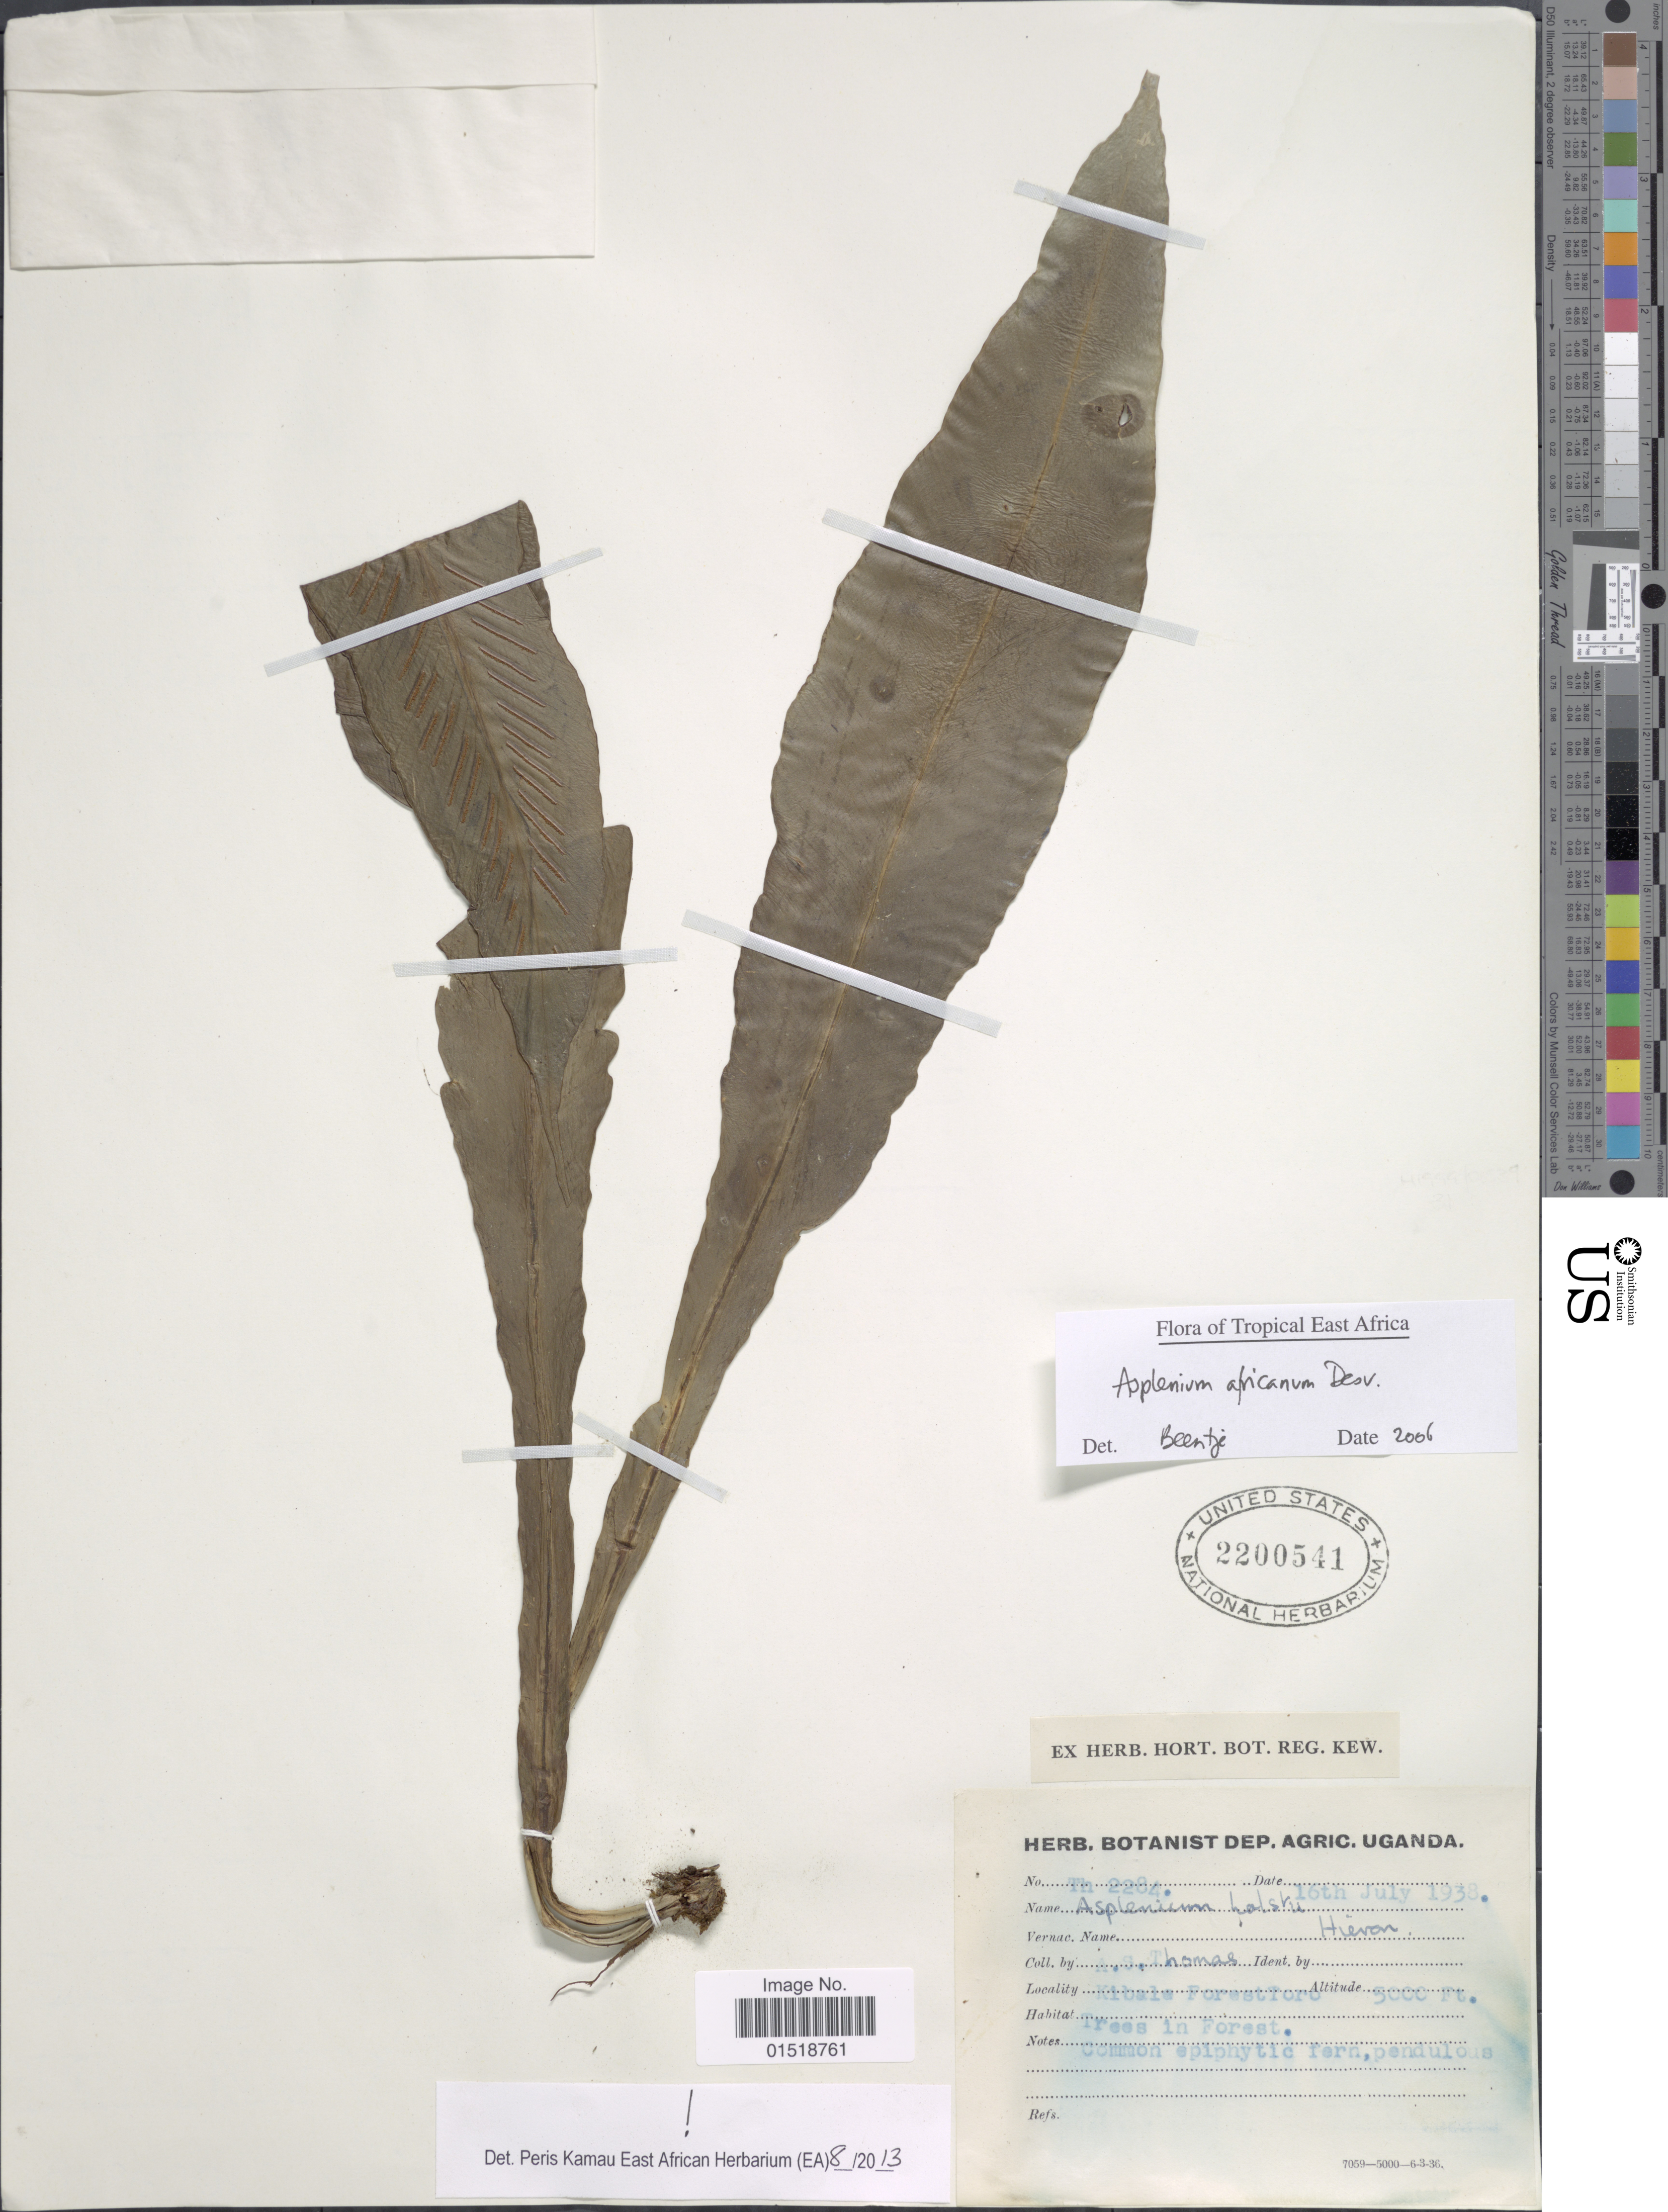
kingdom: Plantae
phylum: Tracheophyta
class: Polypodiopsida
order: Polypodiales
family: Aspleniaceae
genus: Asplenium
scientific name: Asplenium africanum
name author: Desv.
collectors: A. Thomas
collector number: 2284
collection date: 1938-07-16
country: Uganda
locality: Kibale Forest Toro.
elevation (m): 1524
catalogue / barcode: US 2200541